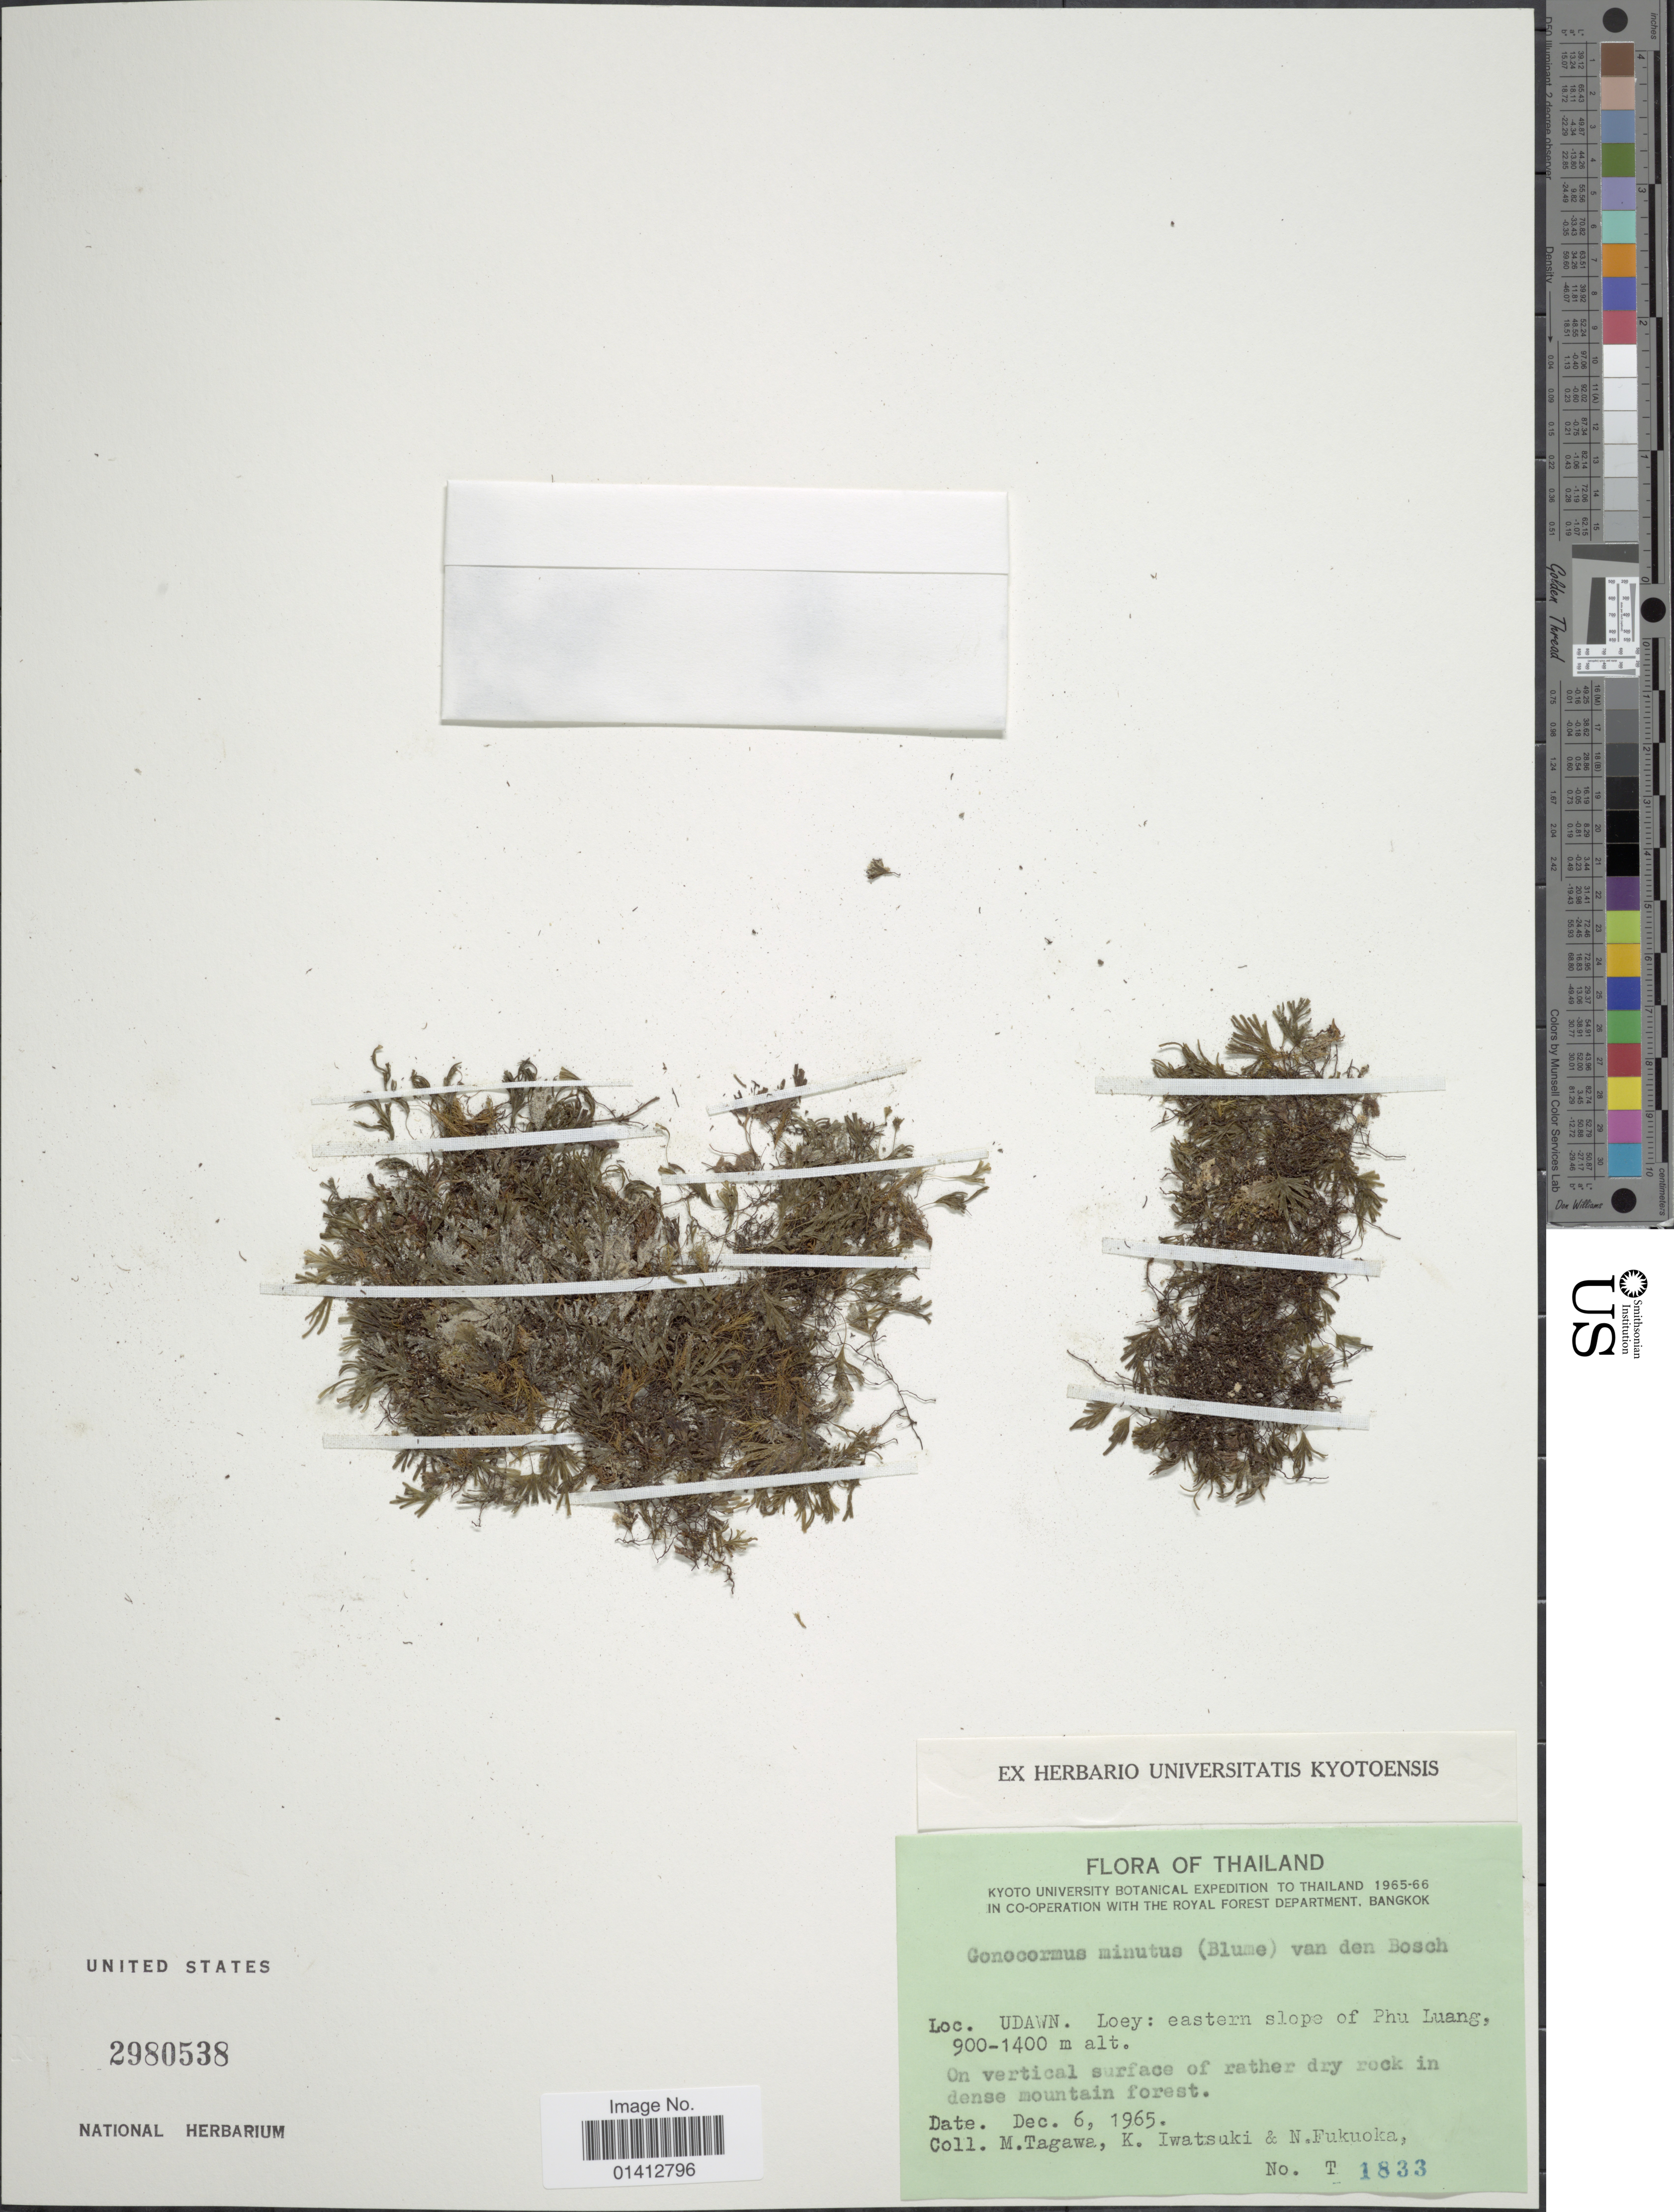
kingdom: Plantae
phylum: Tracheophyta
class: Polypodiopsida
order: Hymenophyllales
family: Hymenophyllaceae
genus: Crepidomanes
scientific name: Crepidomanes minutum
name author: (Blume) K. Iwats.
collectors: M. Tagawa, K. Iwatsuki & N. Fukuoka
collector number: T 1833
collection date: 1965-12-06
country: Thailand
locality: Udawn. Loey: eastern slope of phu Luang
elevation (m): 900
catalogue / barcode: US 2980538